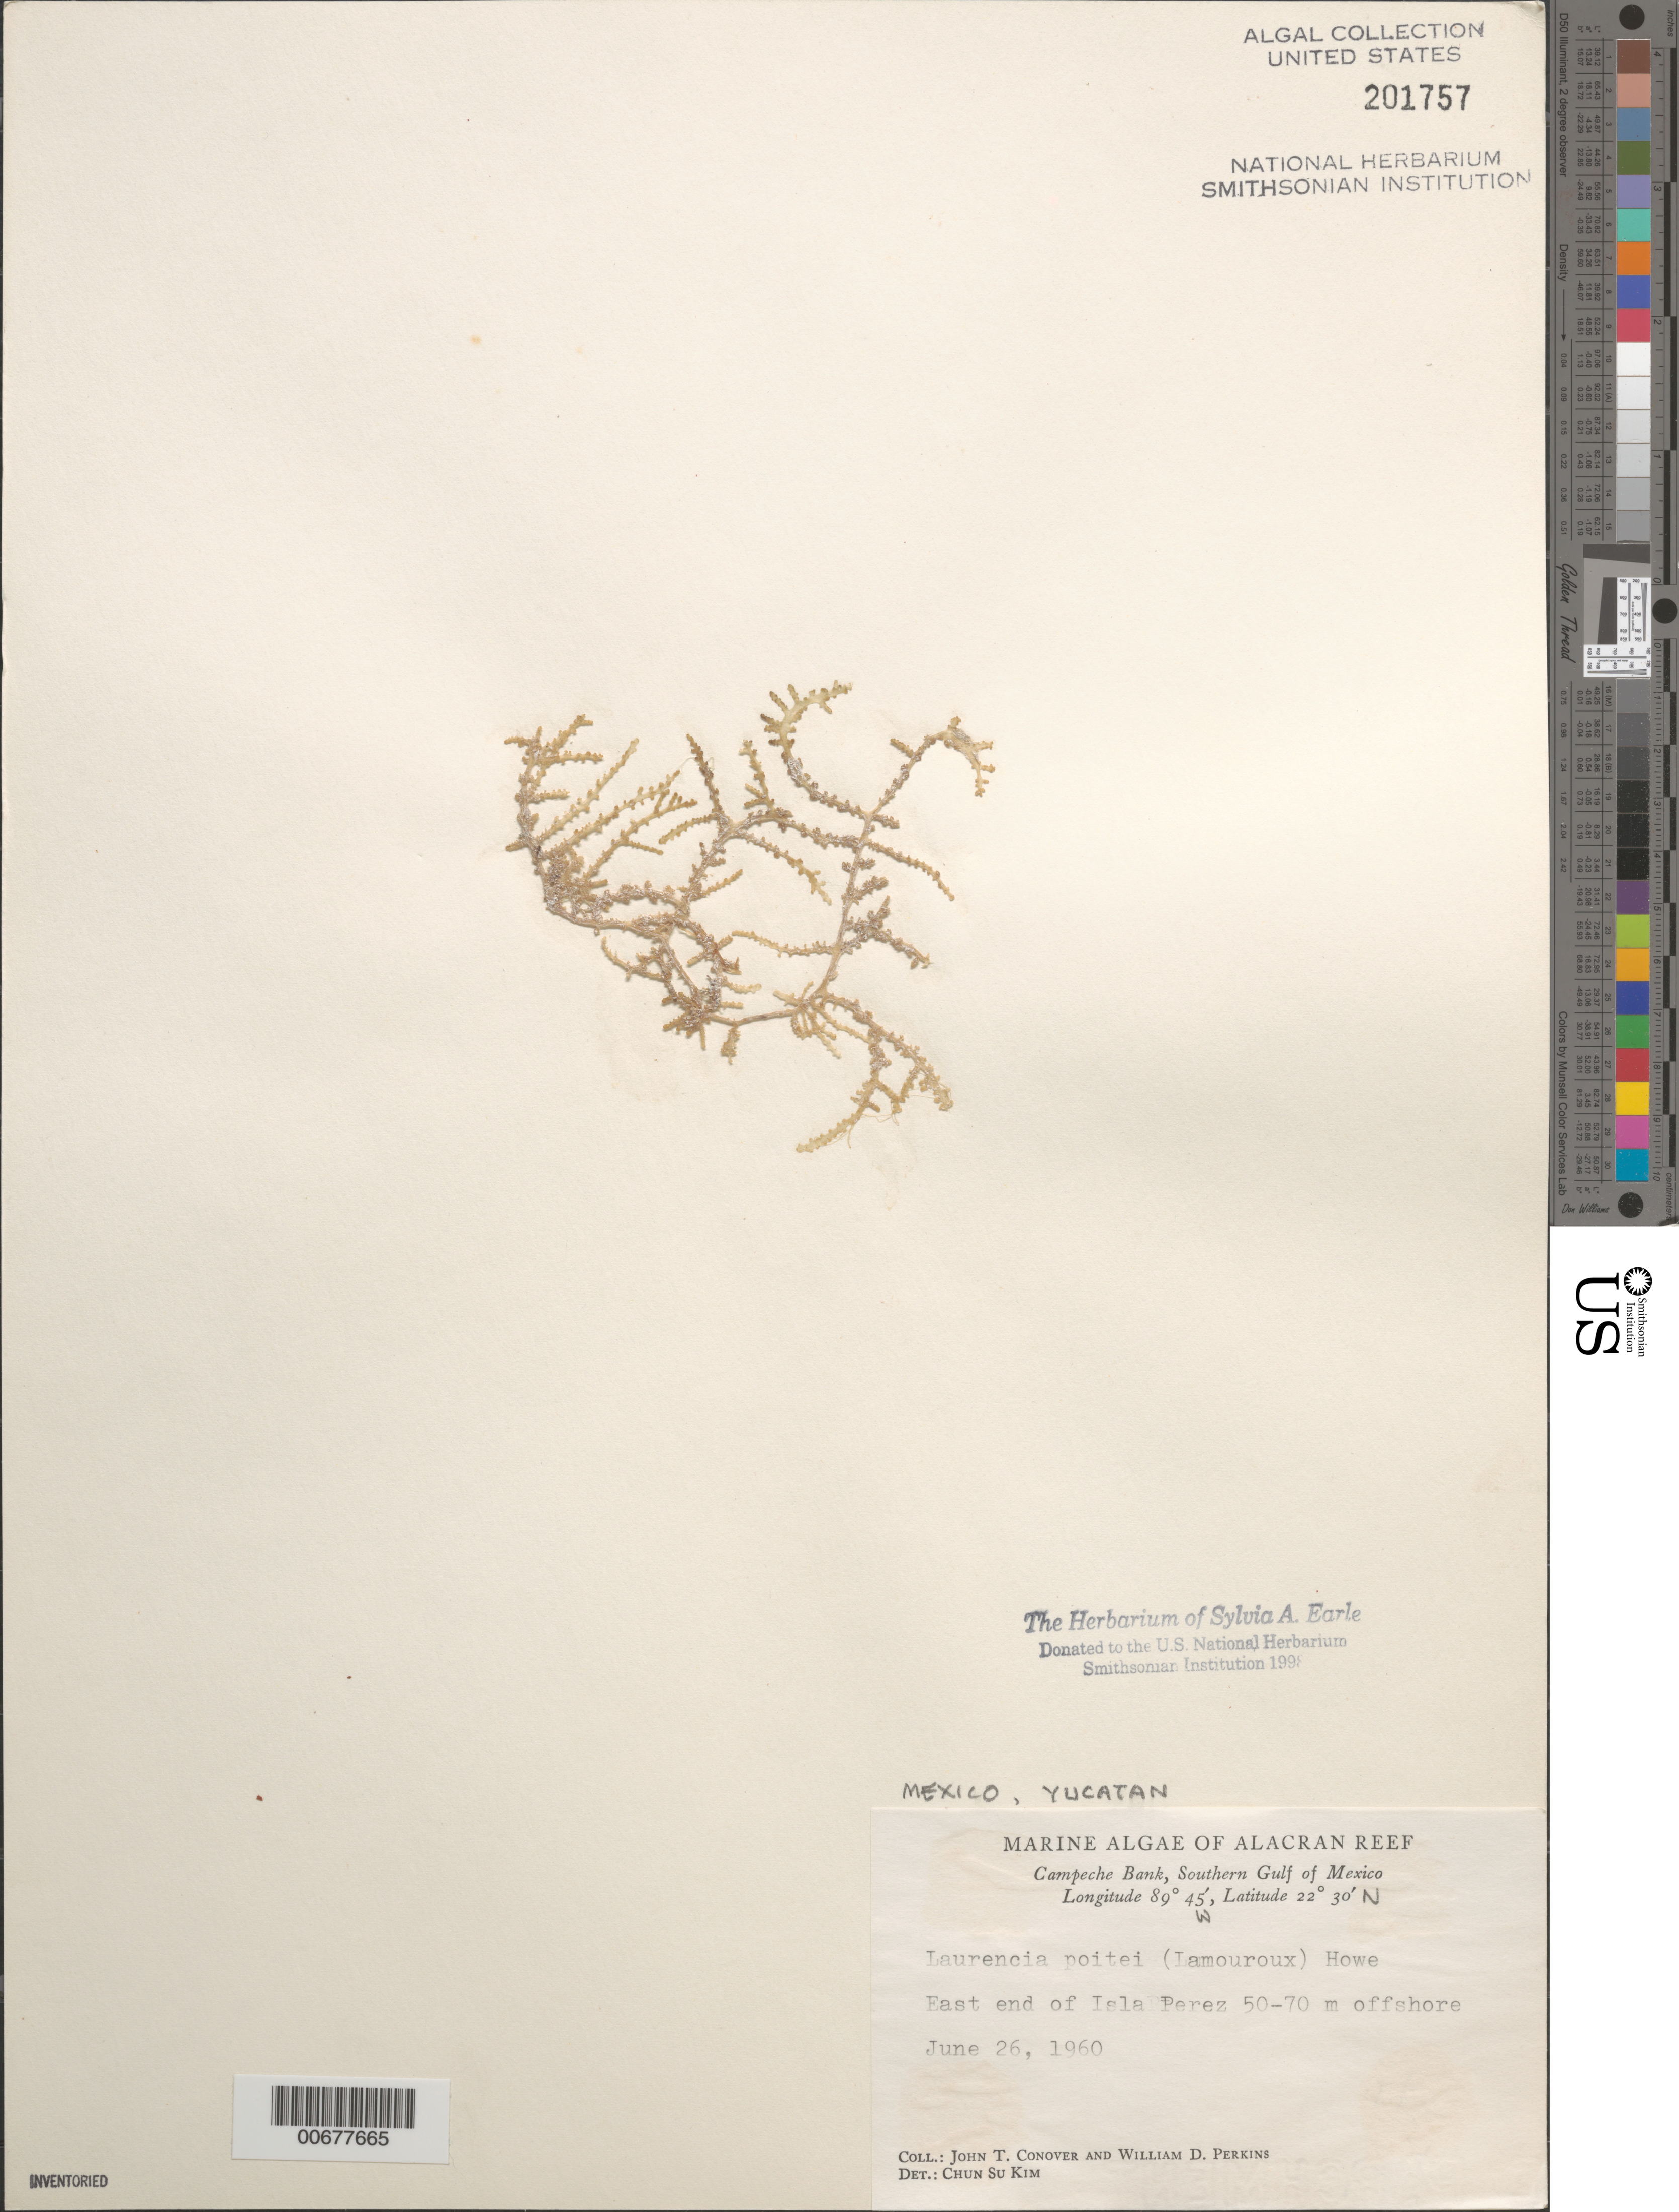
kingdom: Plantae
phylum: Rhodophyta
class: Florideophyceae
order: Ceramiales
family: Rhodomelaceae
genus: Yuzurua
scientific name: Yuzurua poiteaui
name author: (J.V.Lamouroux) Martin-Lescanne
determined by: Brooks, B. L., (BOT), Smithsonian Institution - National Museum of Natural History (UNITED STATES)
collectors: J. T. Conover & W. D. Perkins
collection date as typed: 26 Jun 1960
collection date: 1960-06-26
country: Mexico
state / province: Yucatan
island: Isla Perez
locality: Alacran Reef, Campeche Bank, southern Gulf of Mexico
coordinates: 22 30' N, 89 45' W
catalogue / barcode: US 201757